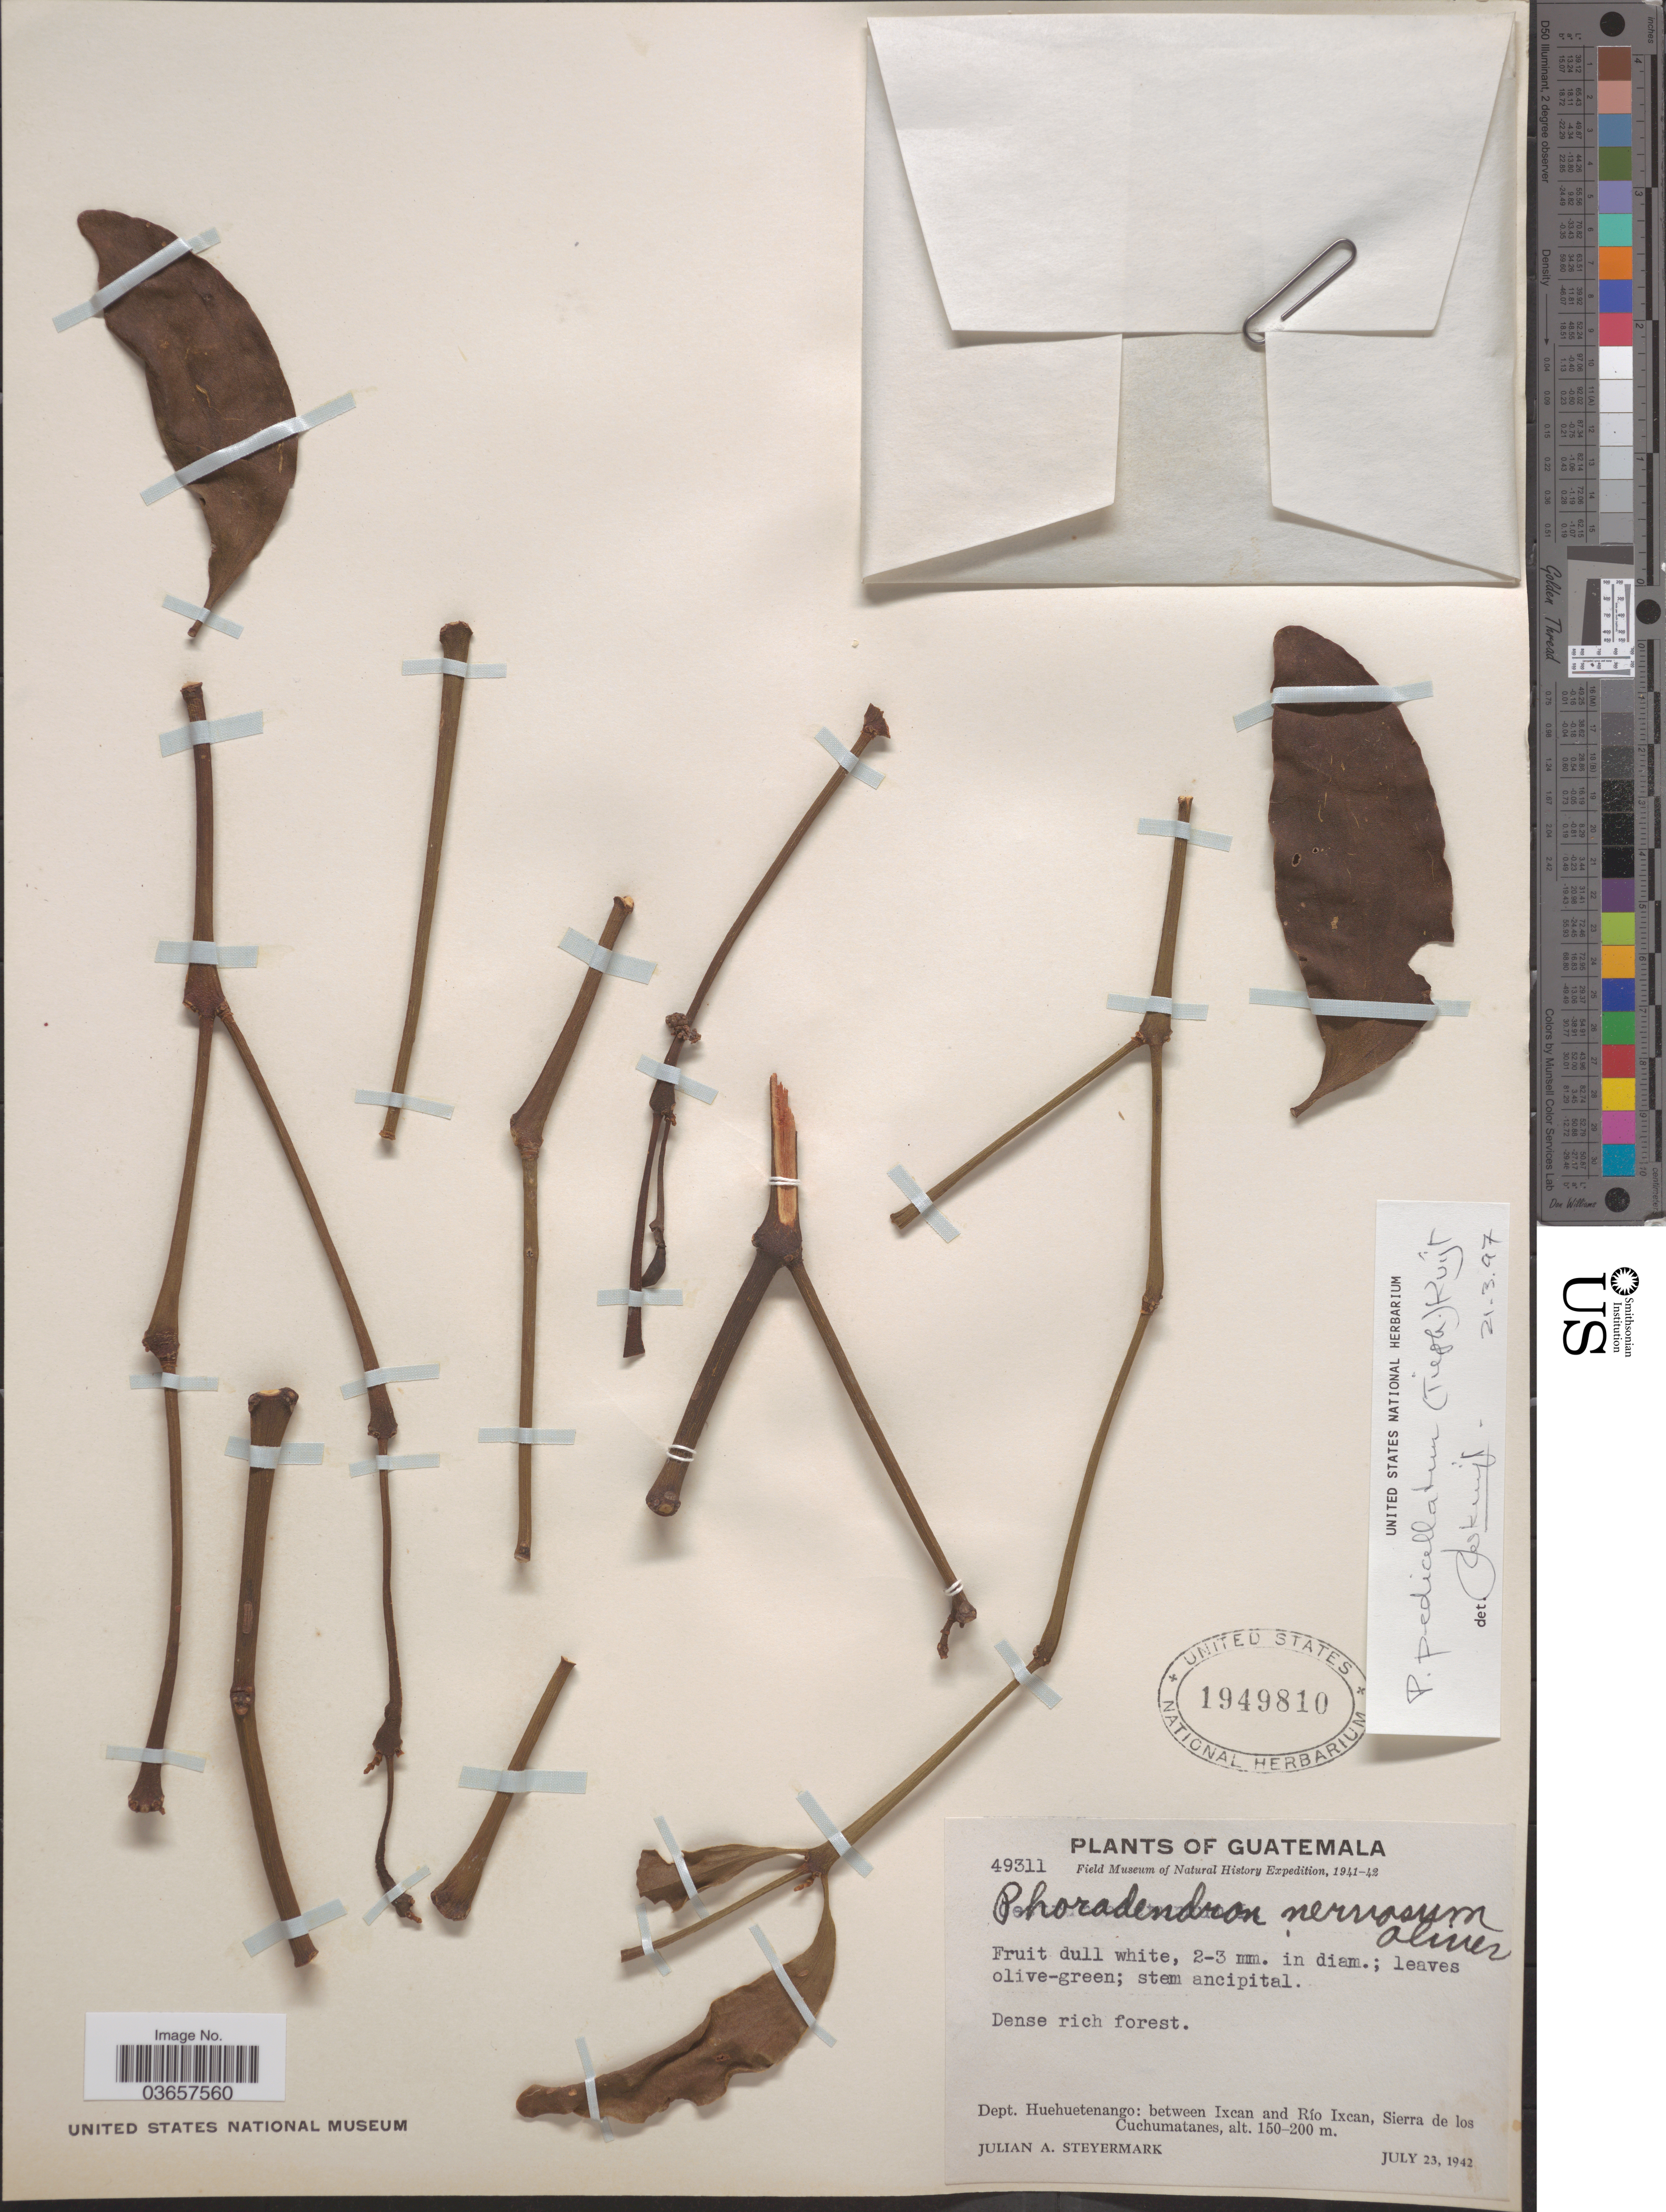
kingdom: Plantae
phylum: Tracheophyta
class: Magnoliopsida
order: Santalales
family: Viscaceae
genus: Phoradendron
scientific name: Phoradendron pedicellatum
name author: (Tiegh.) Kuijt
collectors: J. Steyermark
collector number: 49311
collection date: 1942-07-23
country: Guatemala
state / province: Huehuetenango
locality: Dept. Huehuetenango: between Ixcan and Río Ixcan, Sierra de los Chuchumatanes.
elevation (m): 150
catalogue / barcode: US 1949810